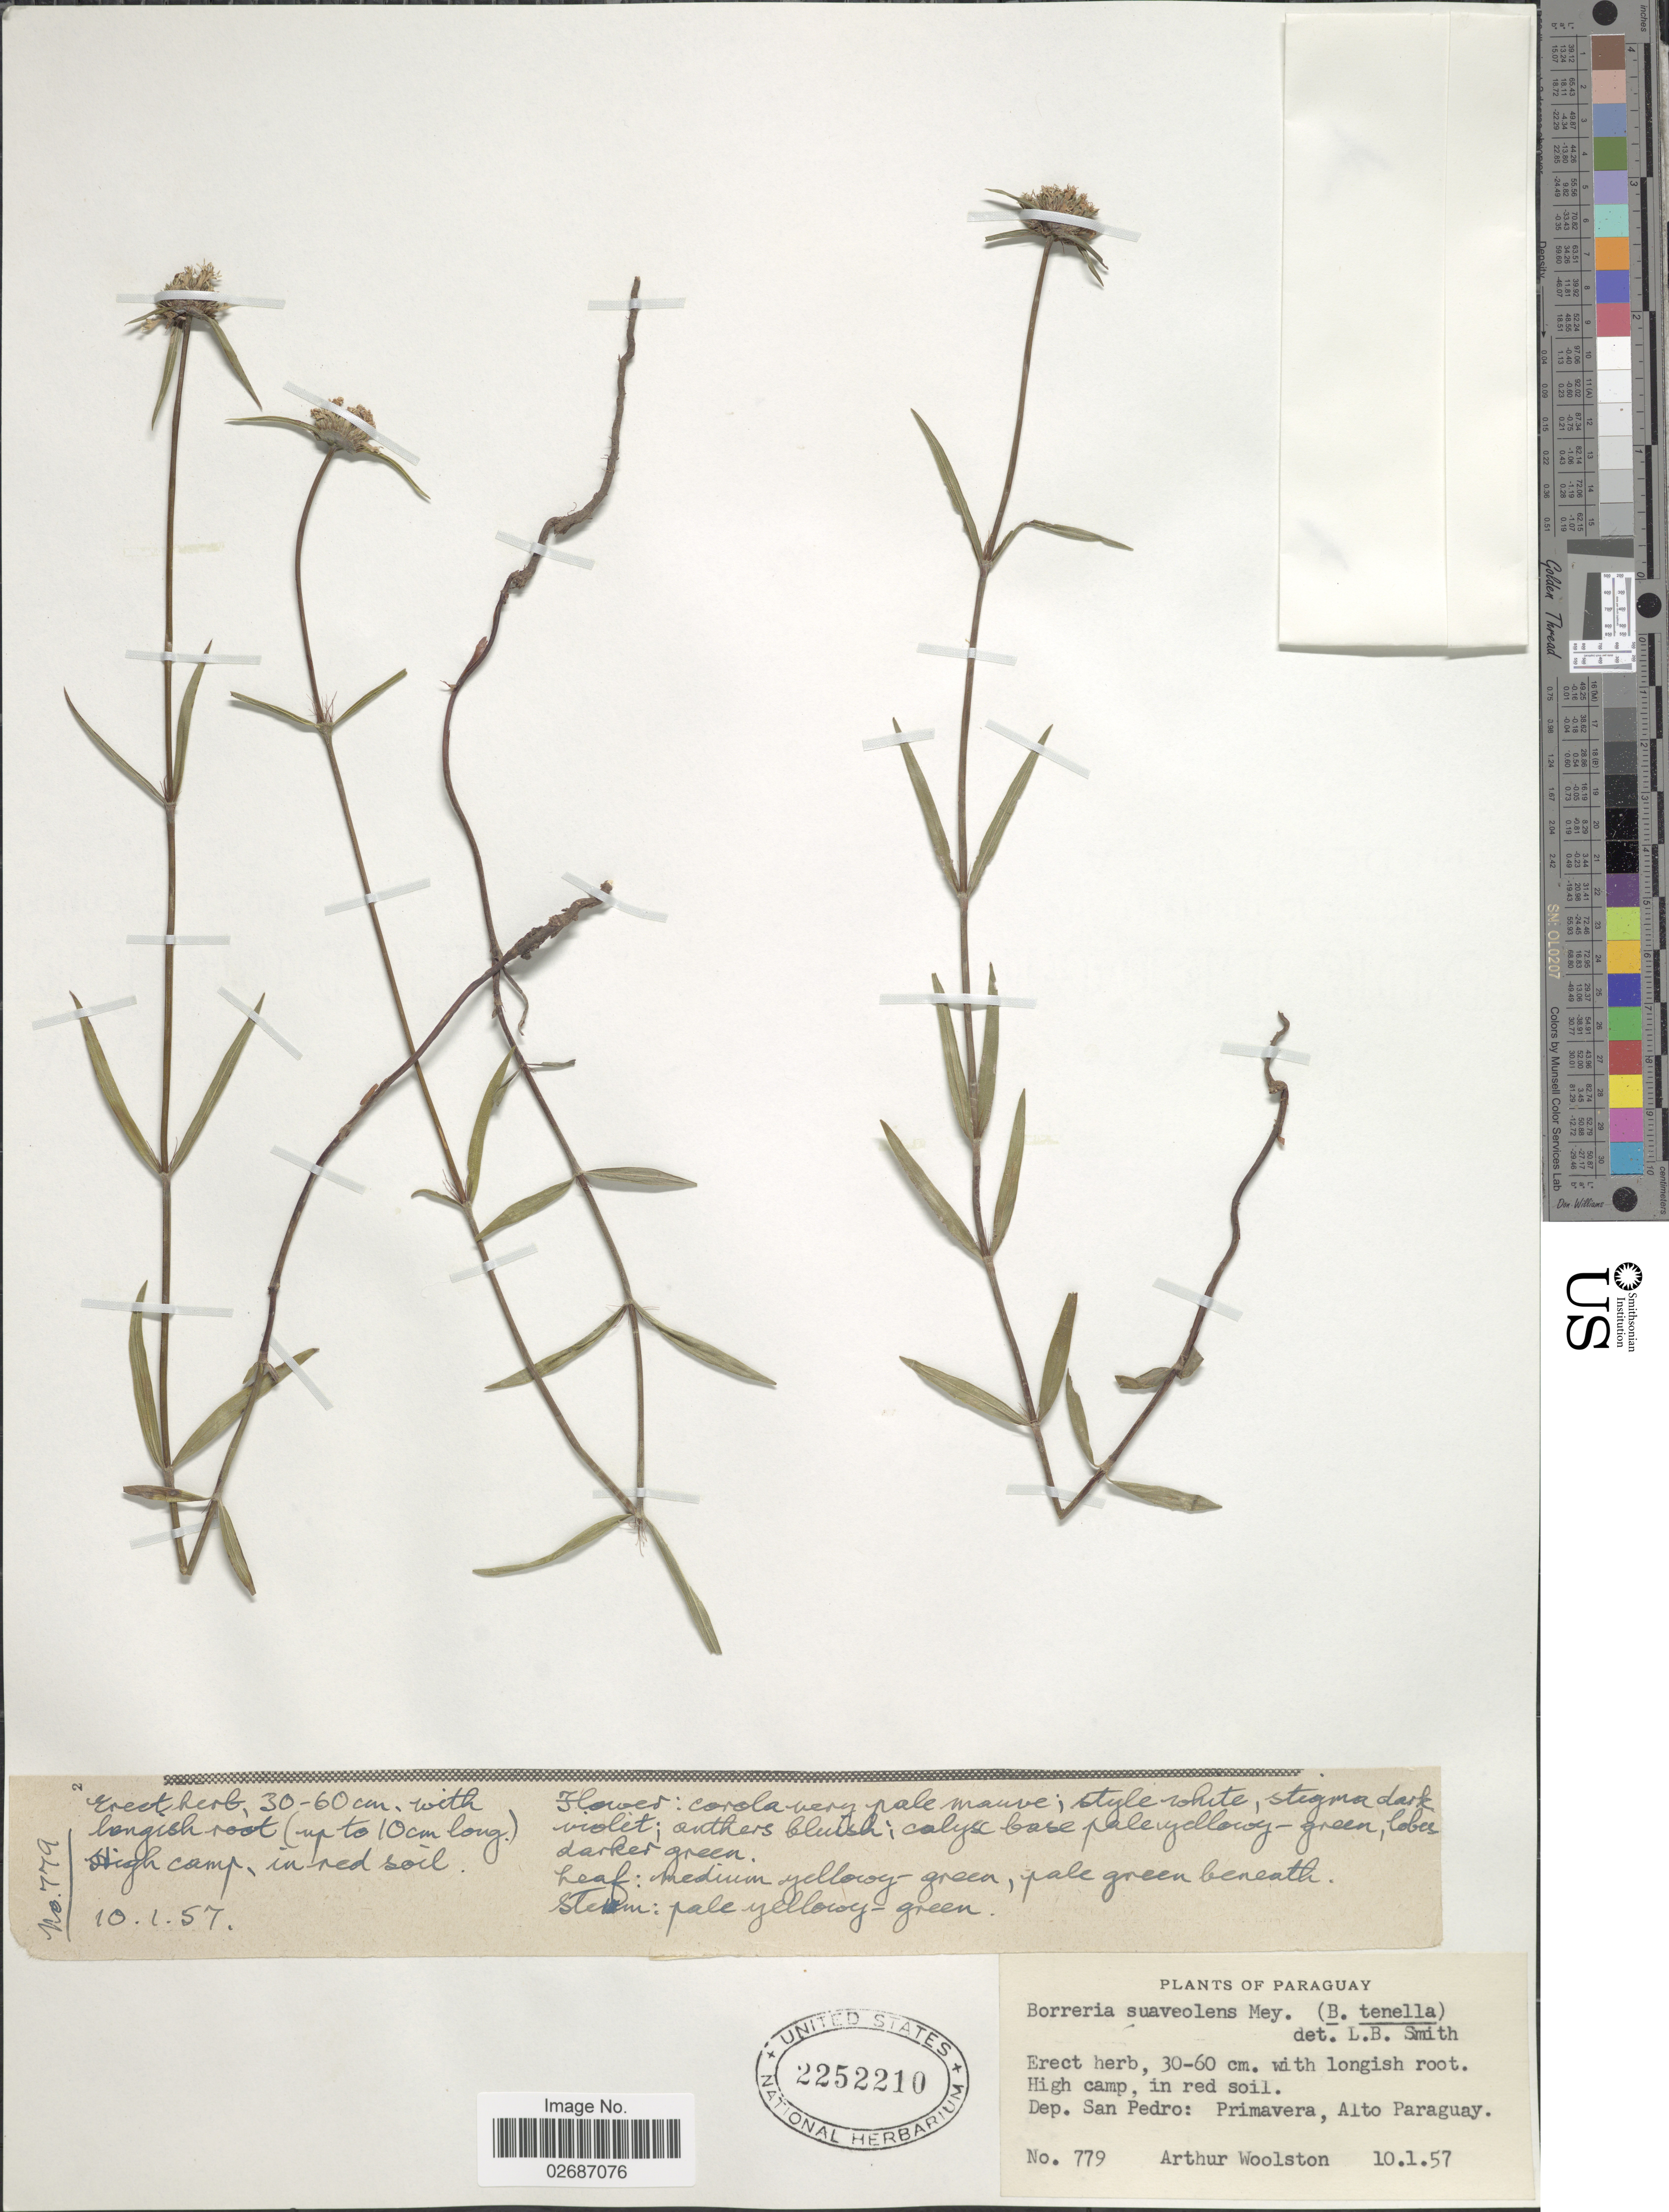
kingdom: Plantae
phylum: Tracheophyta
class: Magnoliopsida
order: Gentianales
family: Rubiaceae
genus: Borreria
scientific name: Borreria suaveolens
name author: G. Mey.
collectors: A. L. Woolston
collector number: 779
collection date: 1957-01-10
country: Paraguay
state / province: Alto Paraguay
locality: Dep. San Pedro: Primavera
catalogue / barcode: US 2252210